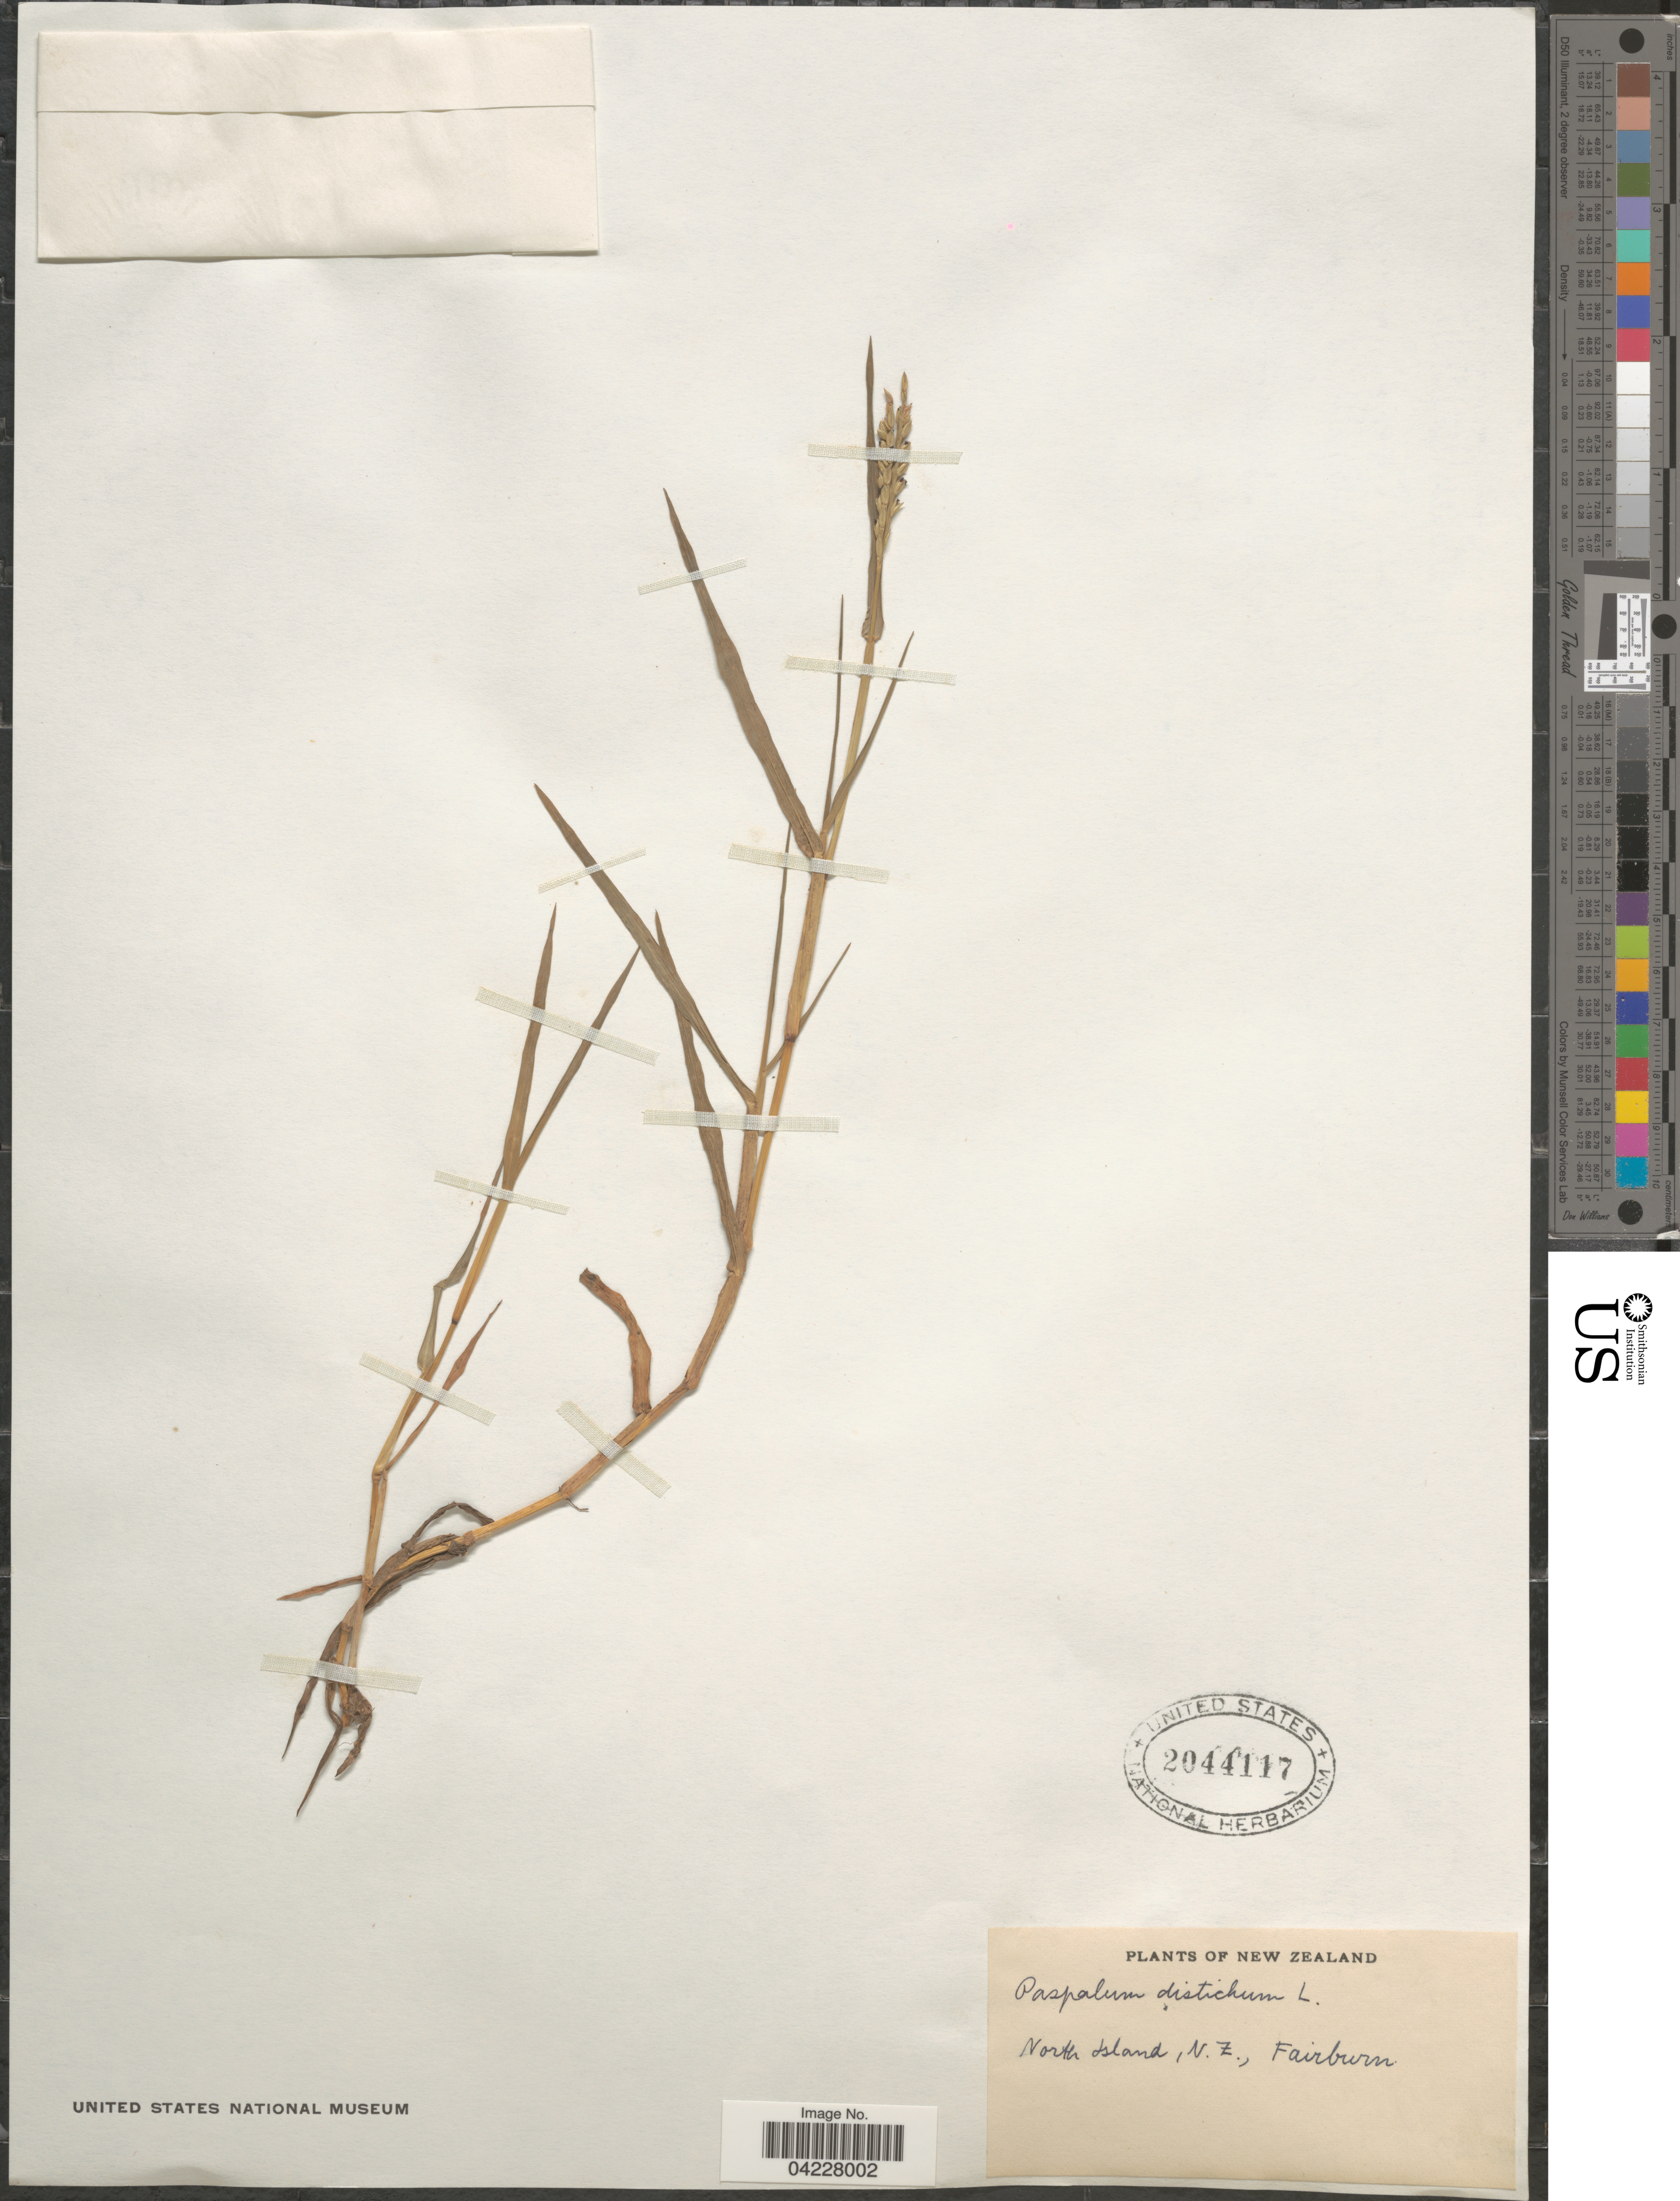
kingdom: Plantae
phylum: Tracheophyta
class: Liliopsida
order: Poales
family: Poaceae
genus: Paspalum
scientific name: Paspalum distichum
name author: L.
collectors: Fairburn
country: New Zealand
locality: North Island, N.Z.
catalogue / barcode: US 2044117